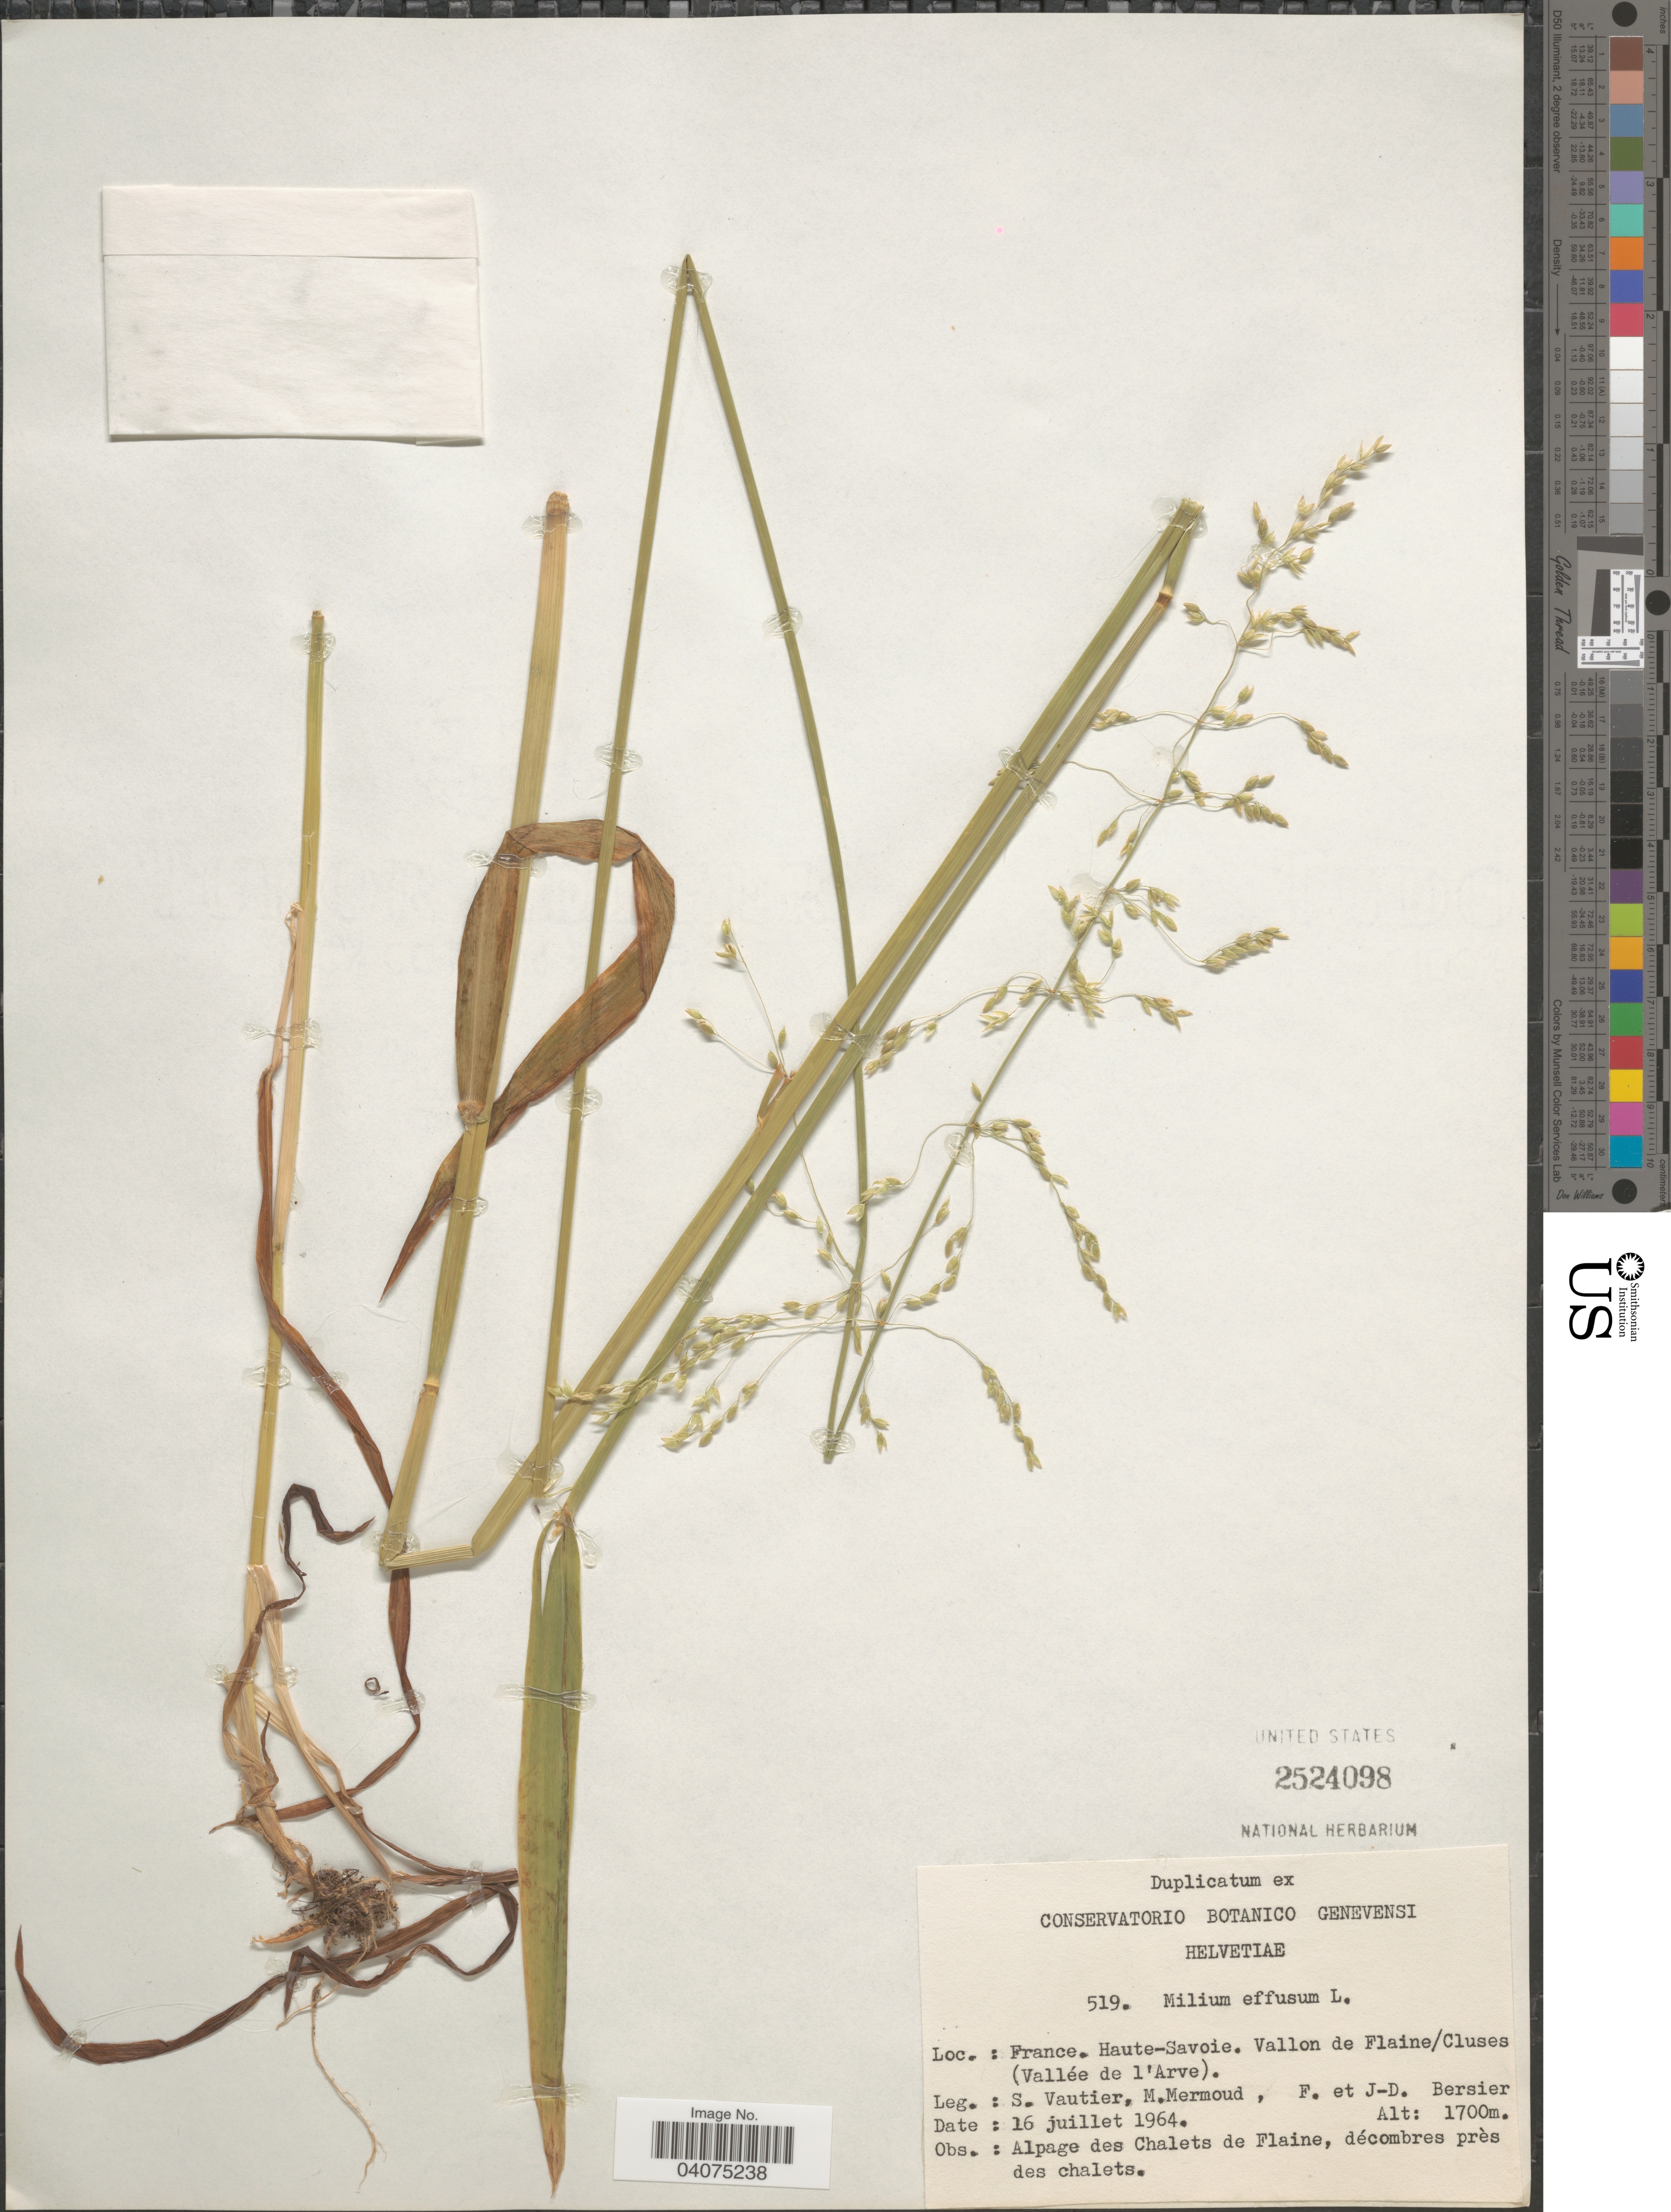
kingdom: Plantae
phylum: Tracheophyta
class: Liliopsida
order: Poales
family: Poaceae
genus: Milium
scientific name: Milium effusum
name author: L.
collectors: S. Vautier, M. Mermoud, F. Bersier & Bersier, J.D.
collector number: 519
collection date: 1964-07-16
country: France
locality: Haute-Savoie. Vallon de Flaine/Cluses (Vallée de l'Arve).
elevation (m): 1700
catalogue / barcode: US 2524098